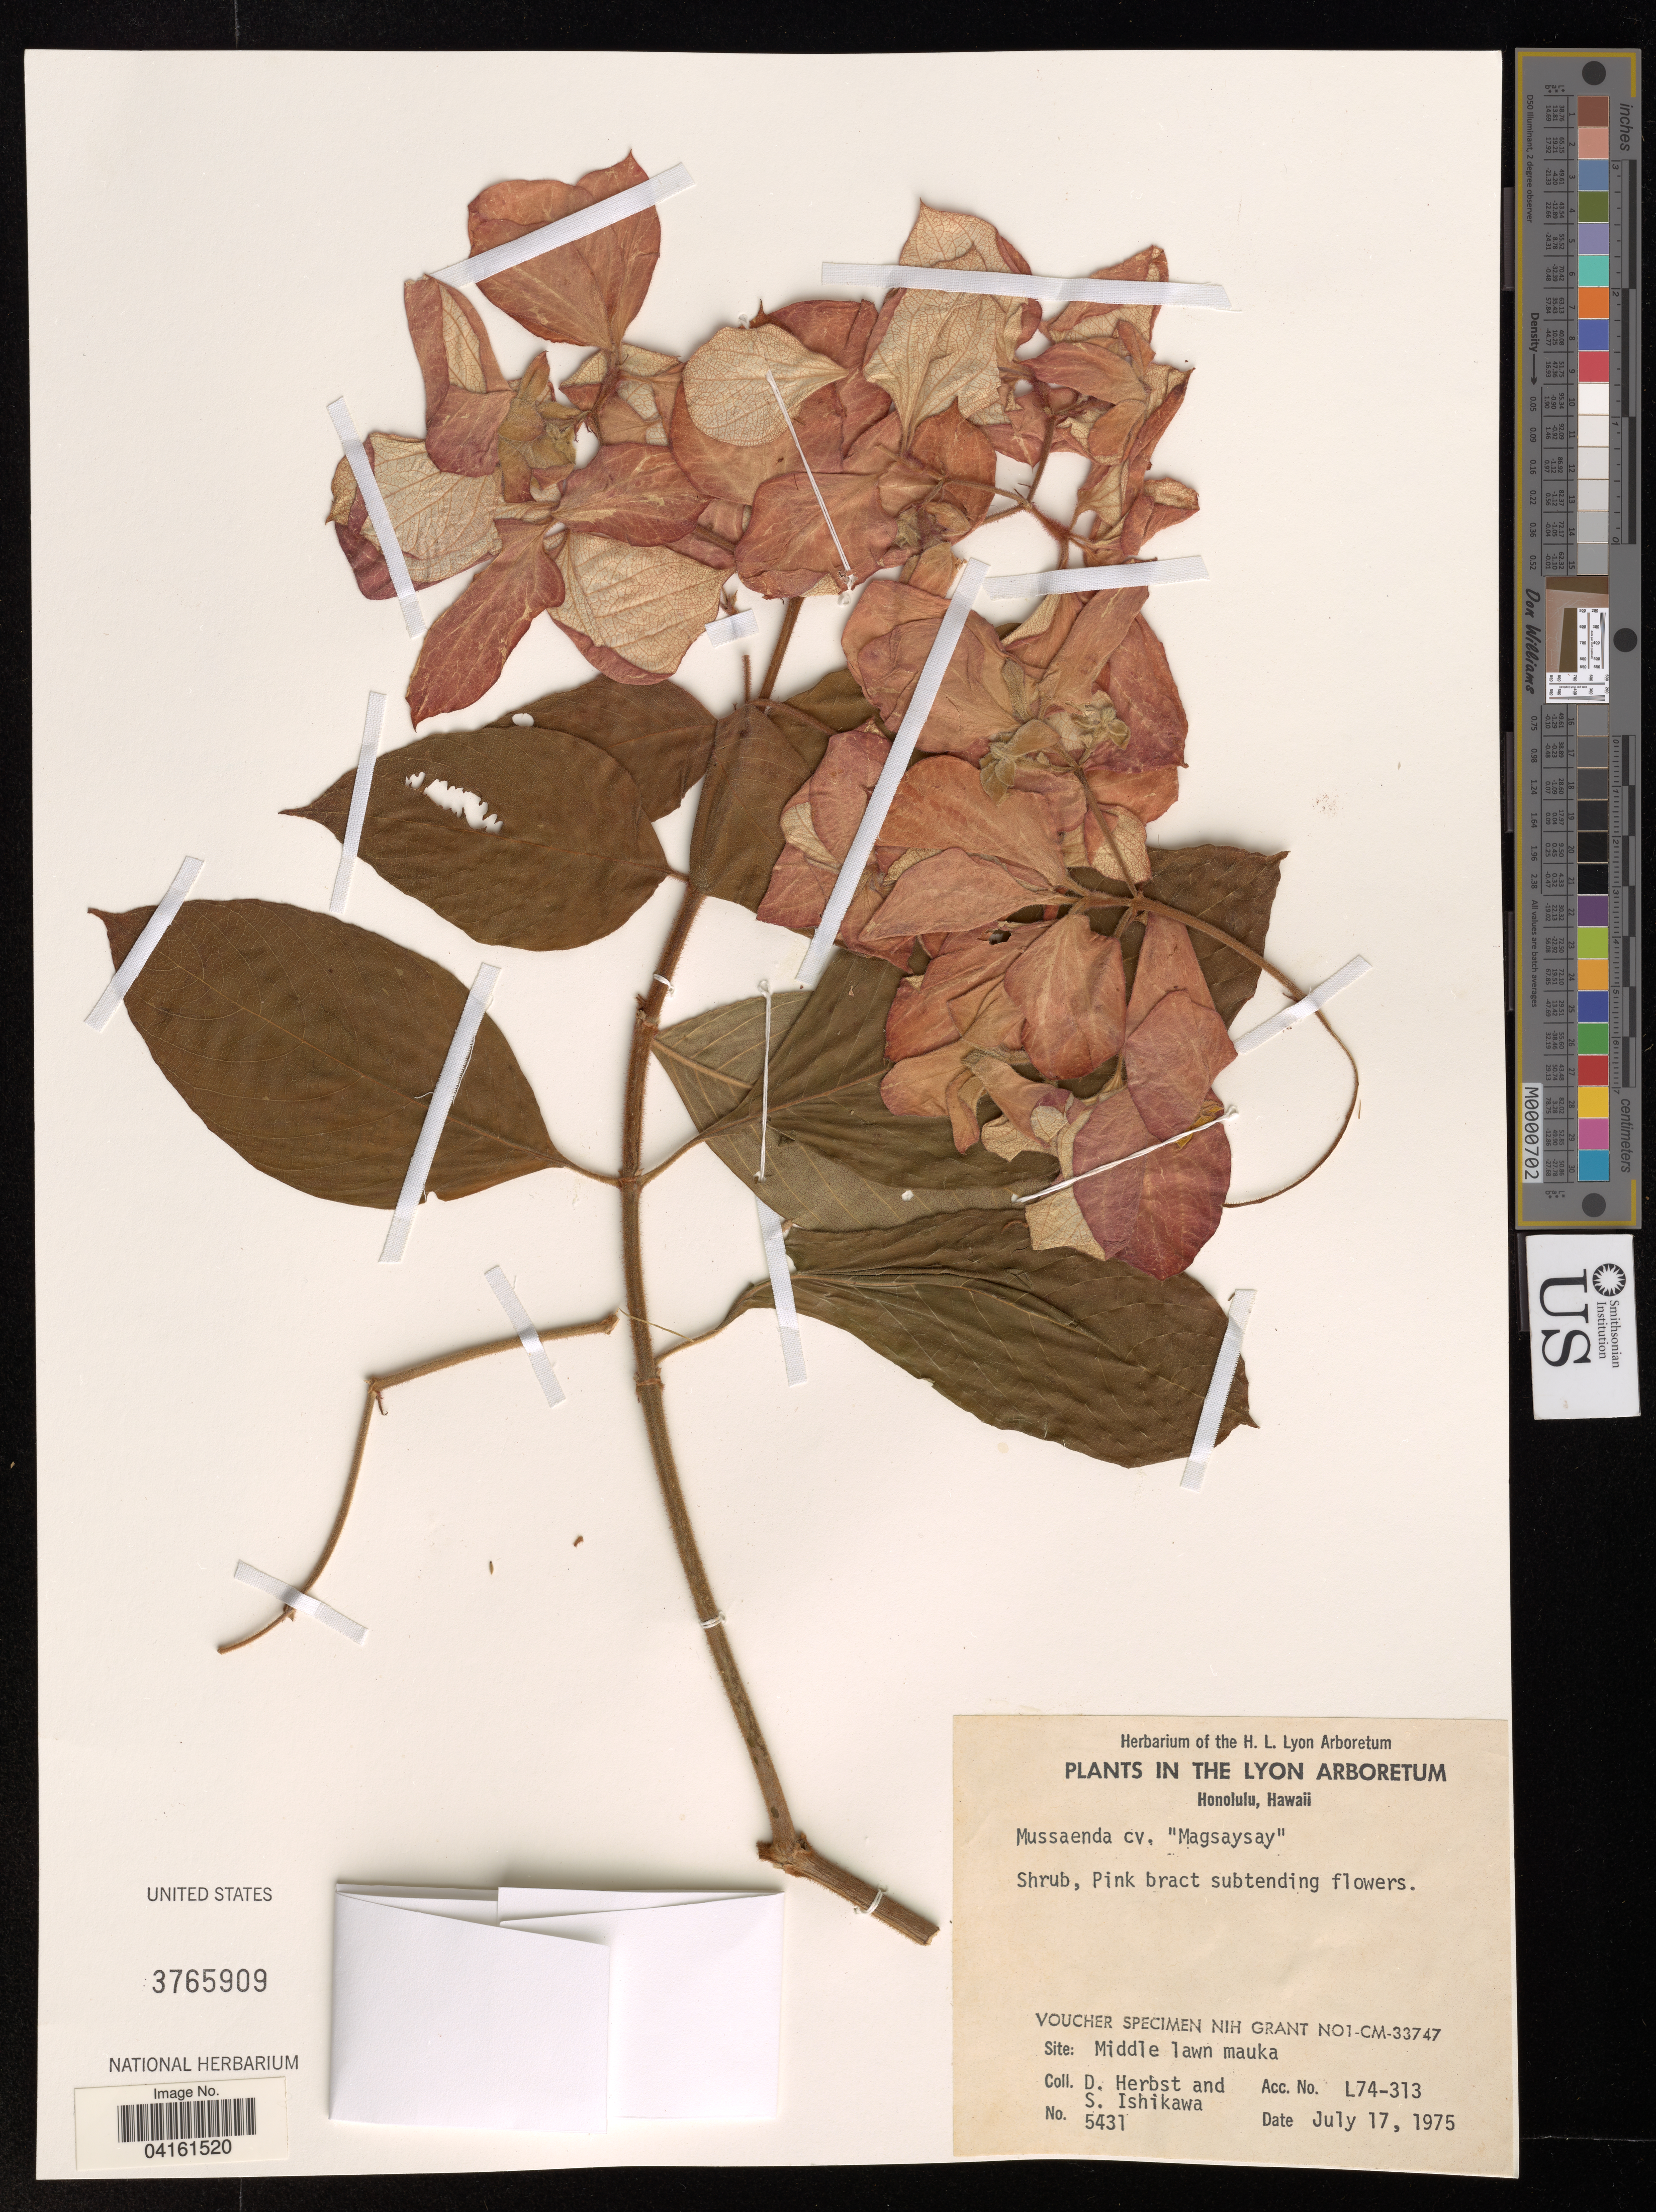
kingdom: Plantae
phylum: Tracheophyta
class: Magnoliopsida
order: Gentianales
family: Rubiaceae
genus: Mussaenda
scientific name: Mussaenda erythrophylla x M. pullei Valeton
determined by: Darwin, S. P.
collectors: D. Herbst & S. Ishikawa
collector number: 5431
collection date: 1975-07-17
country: United States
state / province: Hawaii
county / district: Honolulu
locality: The Lyon Arboretum. Honolulu. Site: Middle lawn mauka.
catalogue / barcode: US 3765909